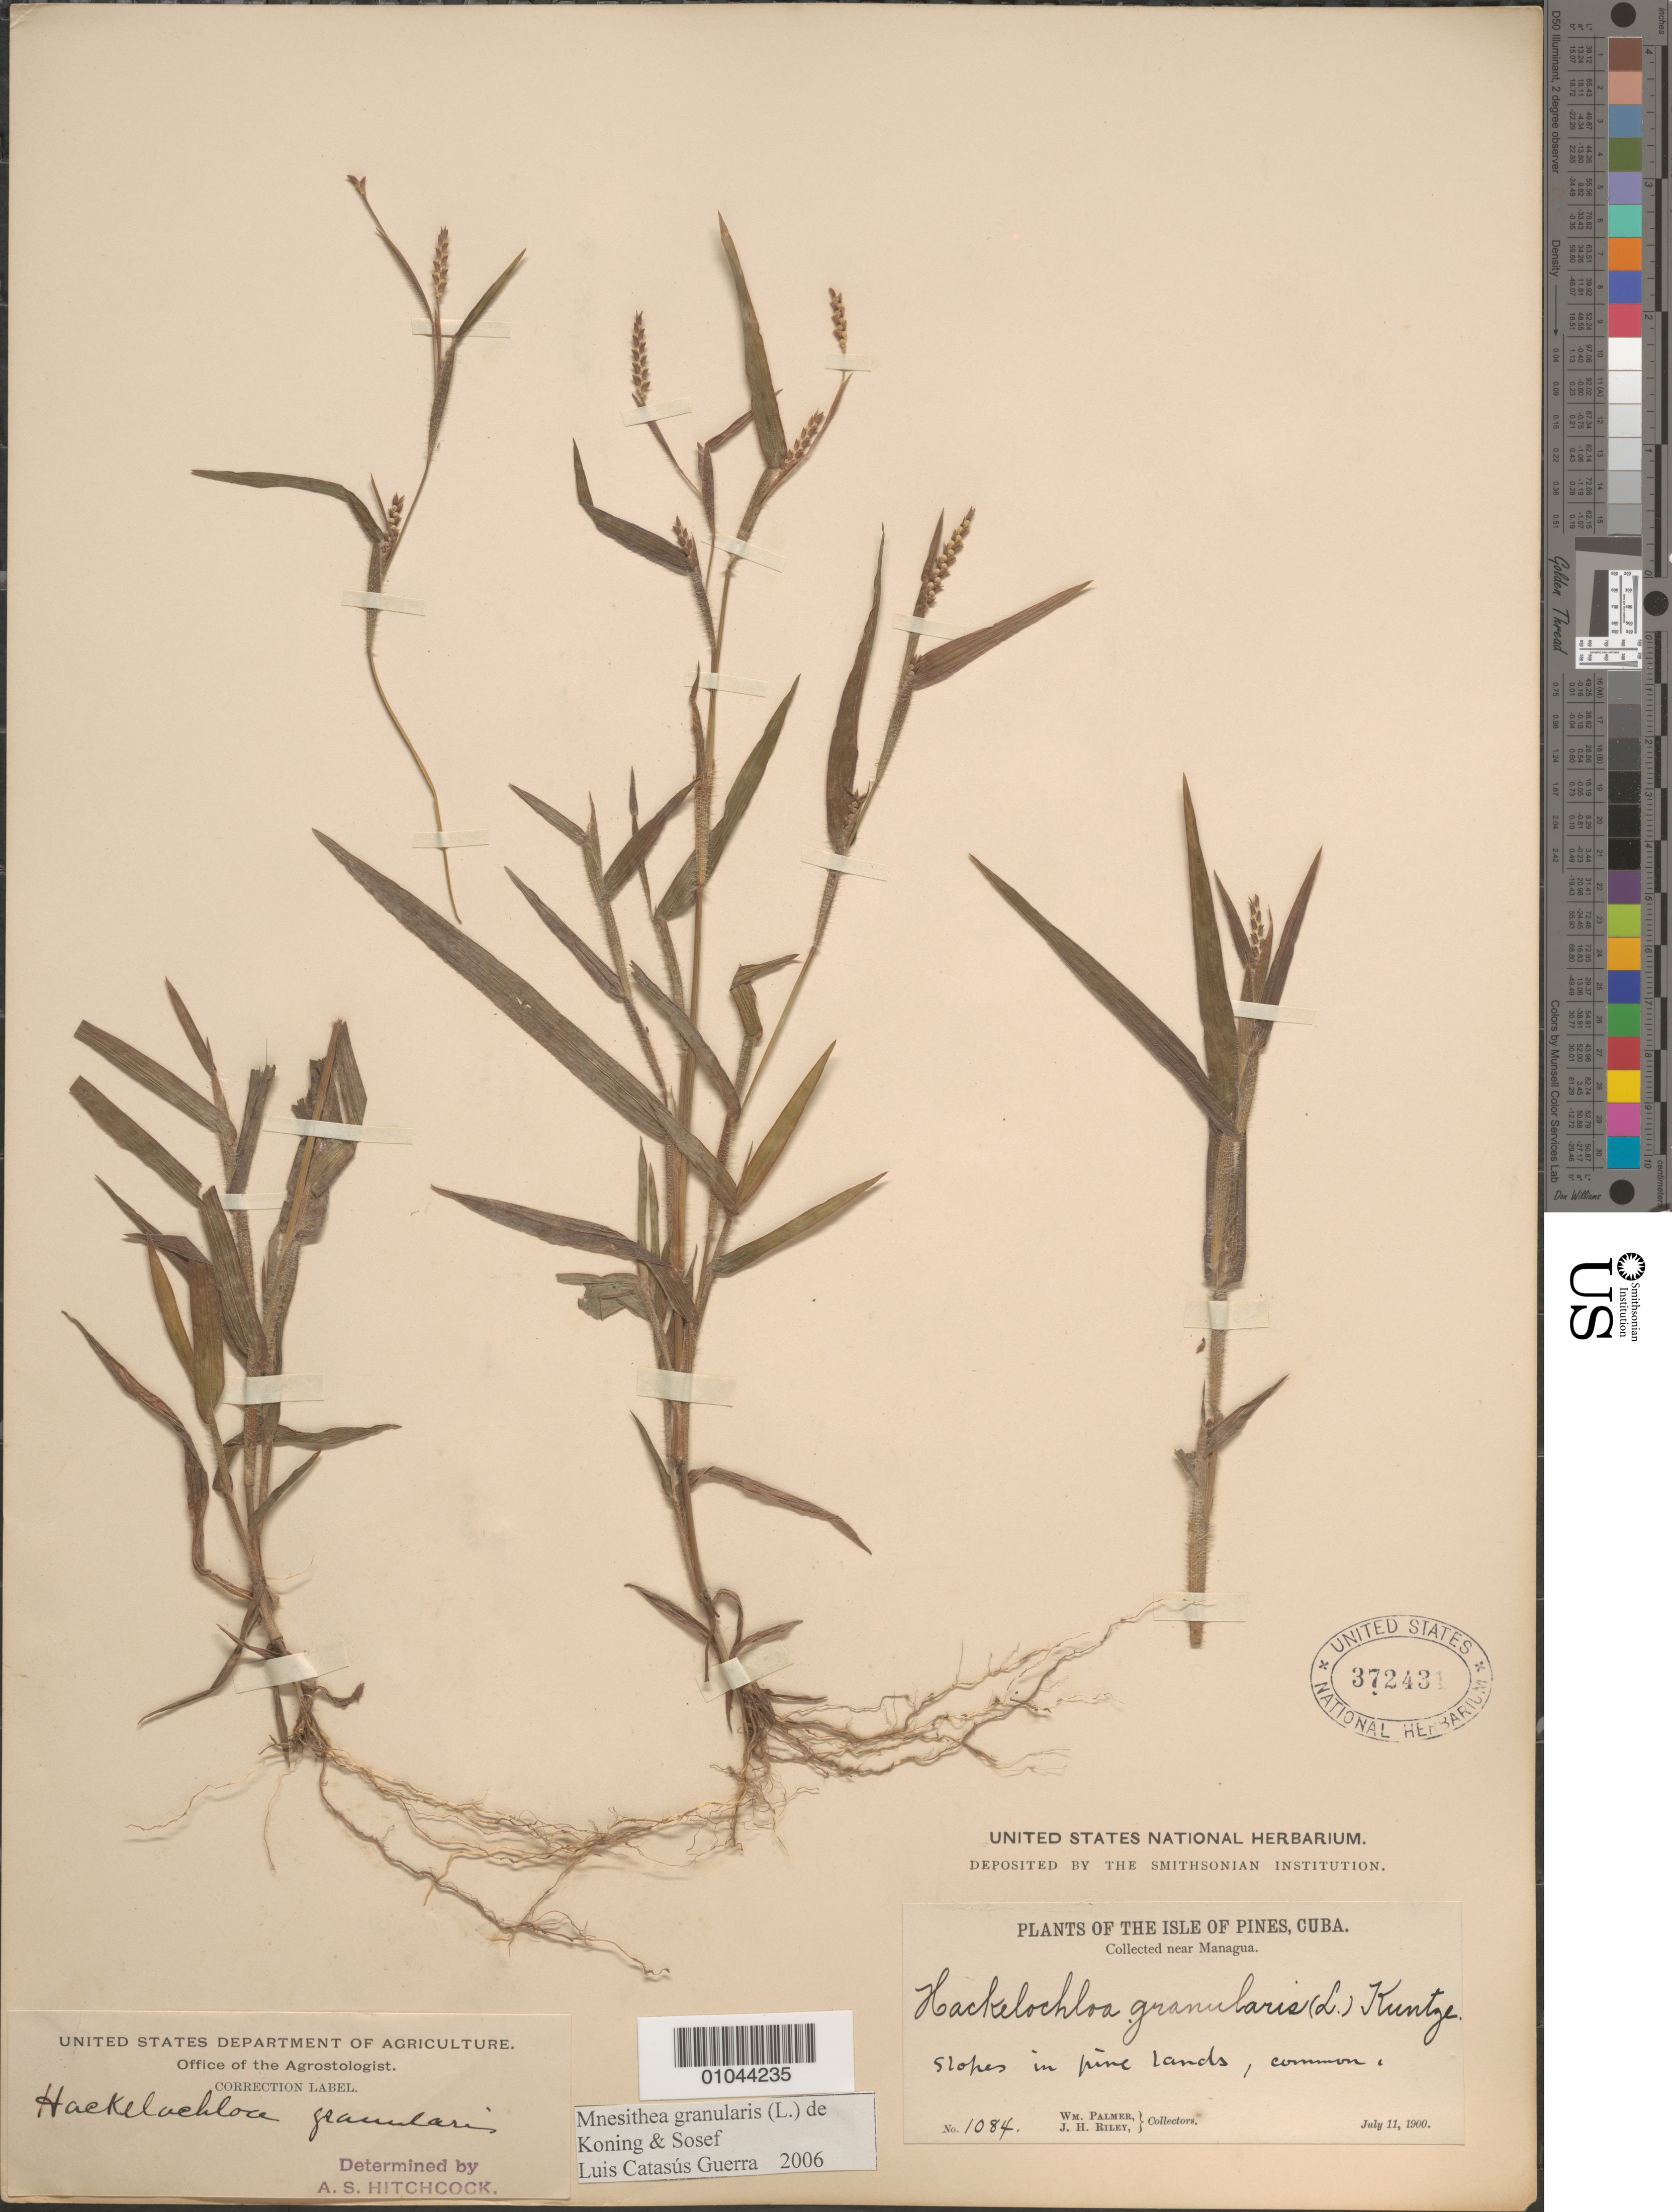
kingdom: Plantae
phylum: Tracheophyta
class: Liliopsida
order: Poales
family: Poaceae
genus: Mnesithea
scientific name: Mnesithea granularis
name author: (L.) de Koning & Sosef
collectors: W. Palmer & J. H. Riley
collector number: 1084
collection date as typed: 11 Jul 1900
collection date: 1900-07-11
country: Cuba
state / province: Isla de la Juventud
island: Isla de la Juventud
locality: Managua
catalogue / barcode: US 372431